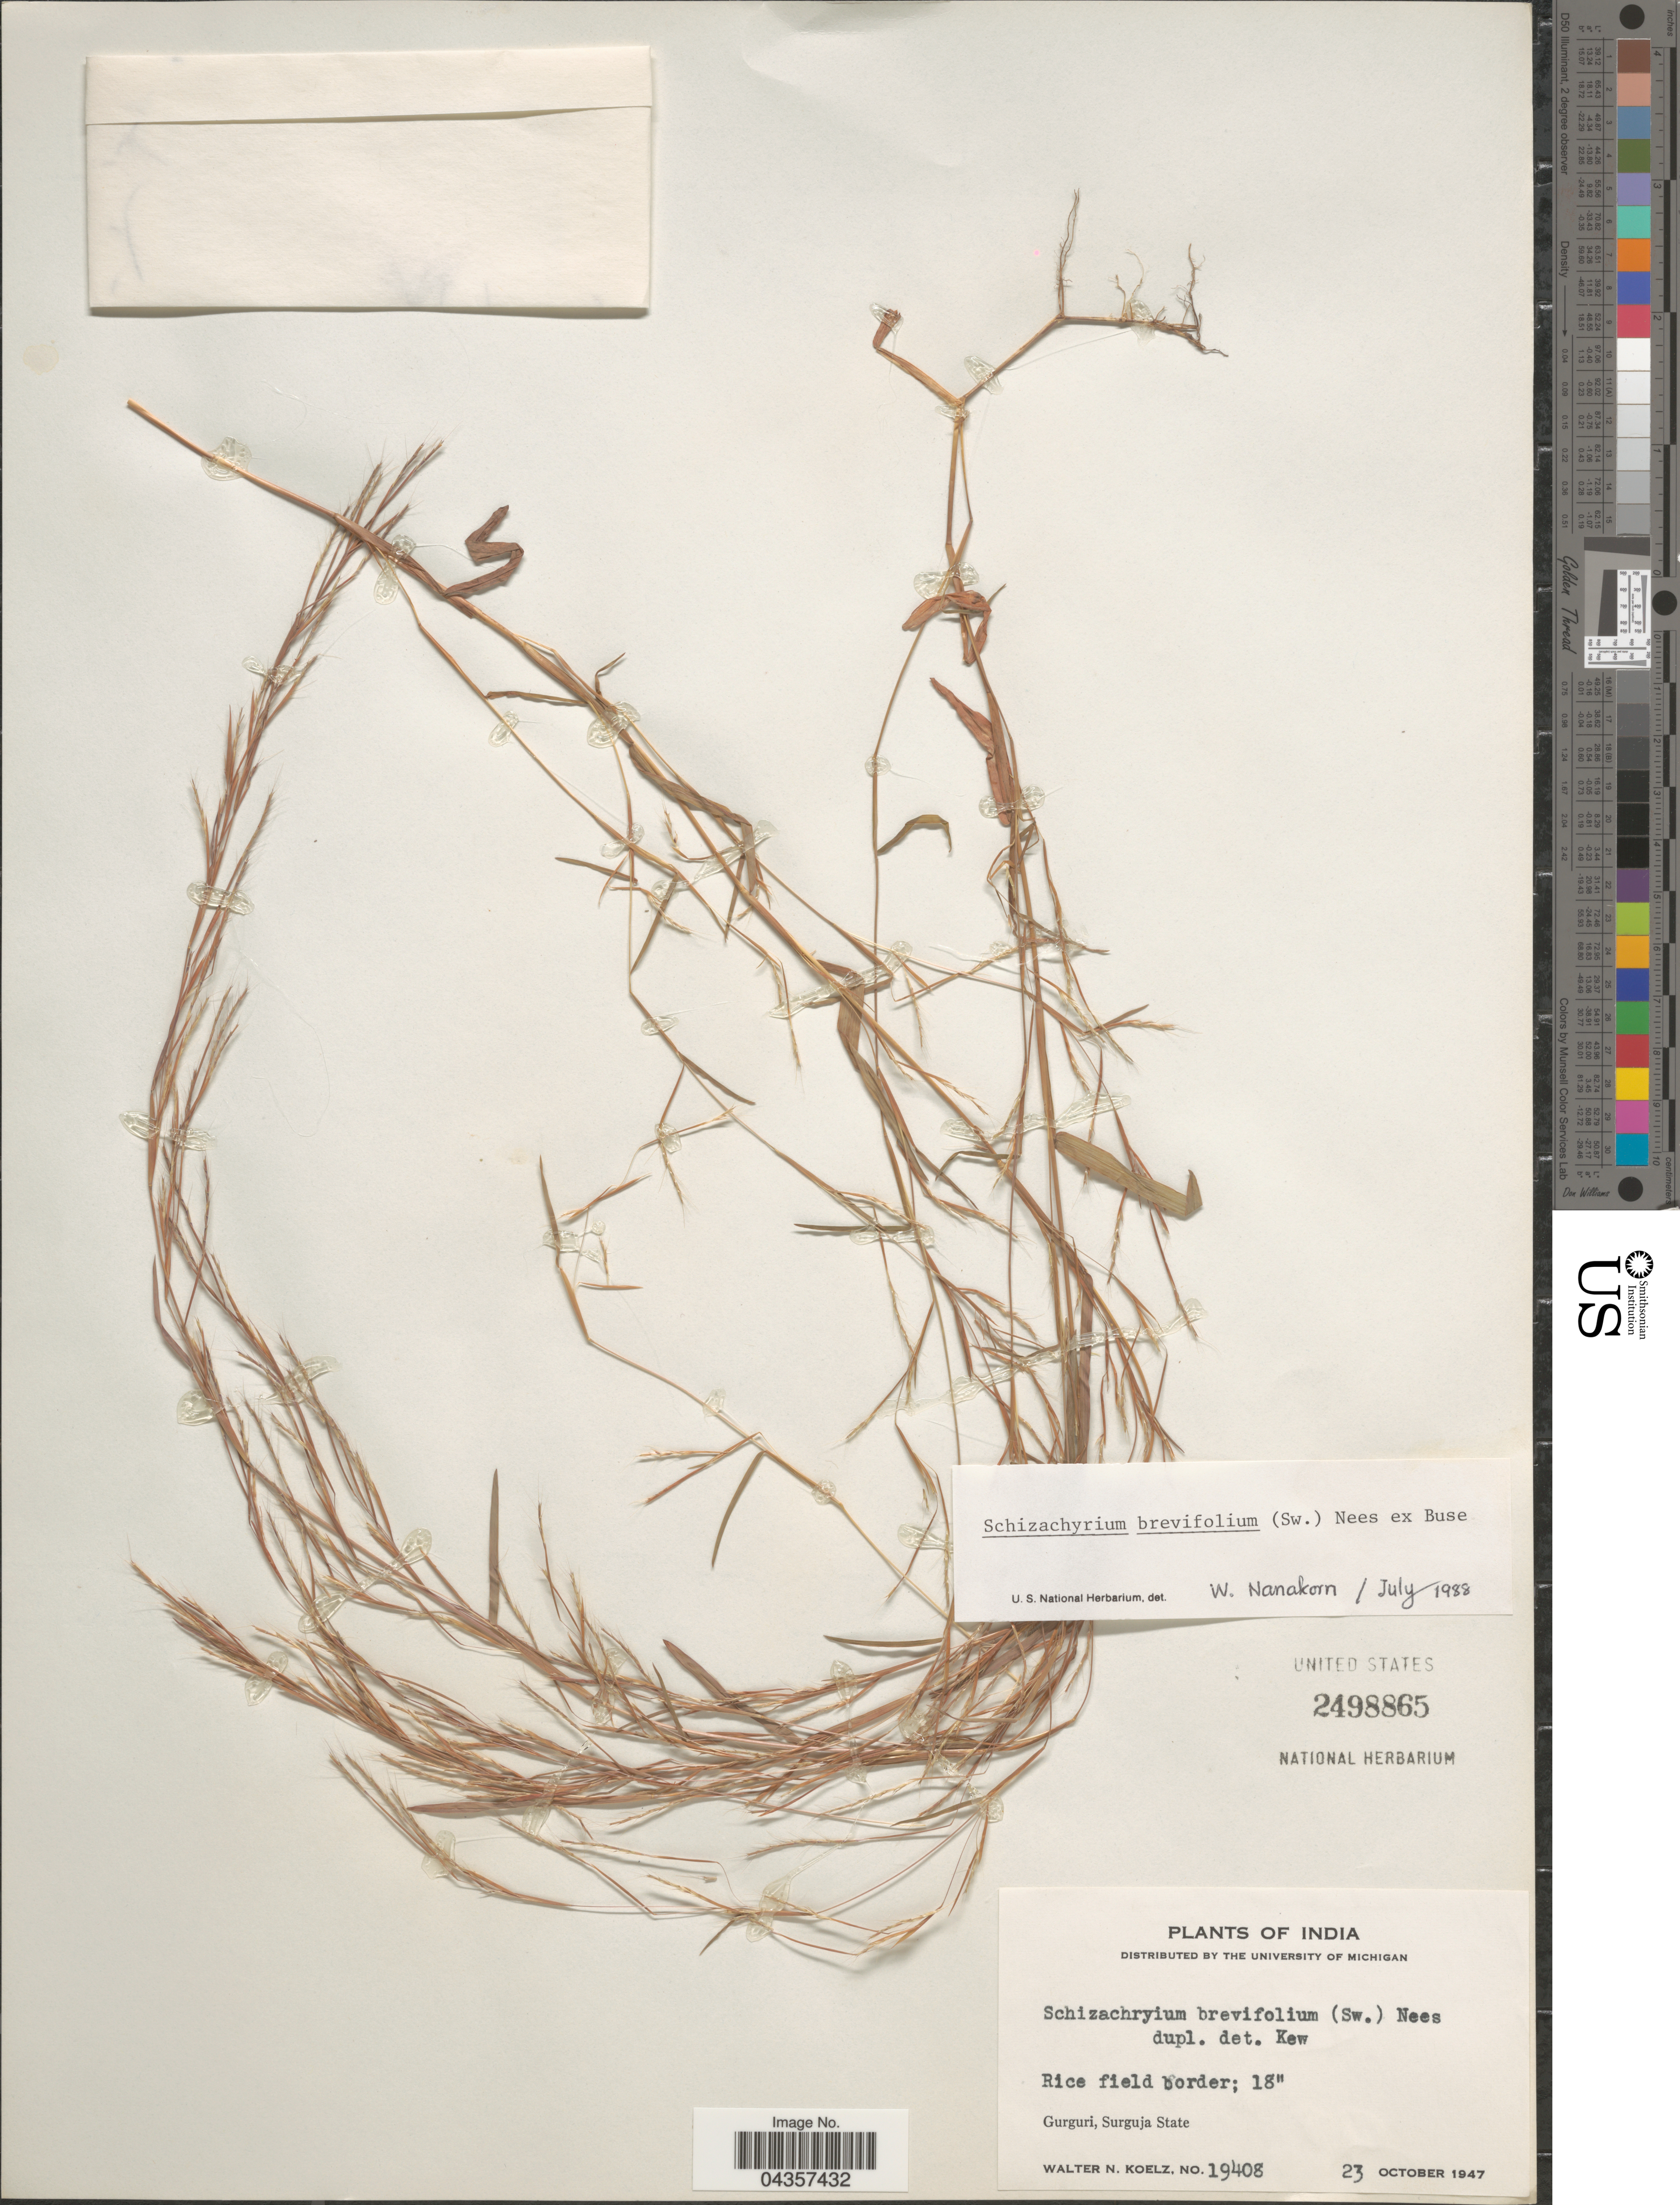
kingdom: Plantae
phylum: Tracheophyta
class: Liliopsida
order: Poales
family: Poaceae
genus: Schizachyrium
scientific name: Schizachyrium brevifolium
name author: (Sw.) Nees ex Büse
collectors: W. N. Koelz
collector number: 19408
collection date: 1947-10-23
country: India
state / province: Chhattisgarh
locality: Gurguri, Surguja State.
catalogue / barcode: US 2498865